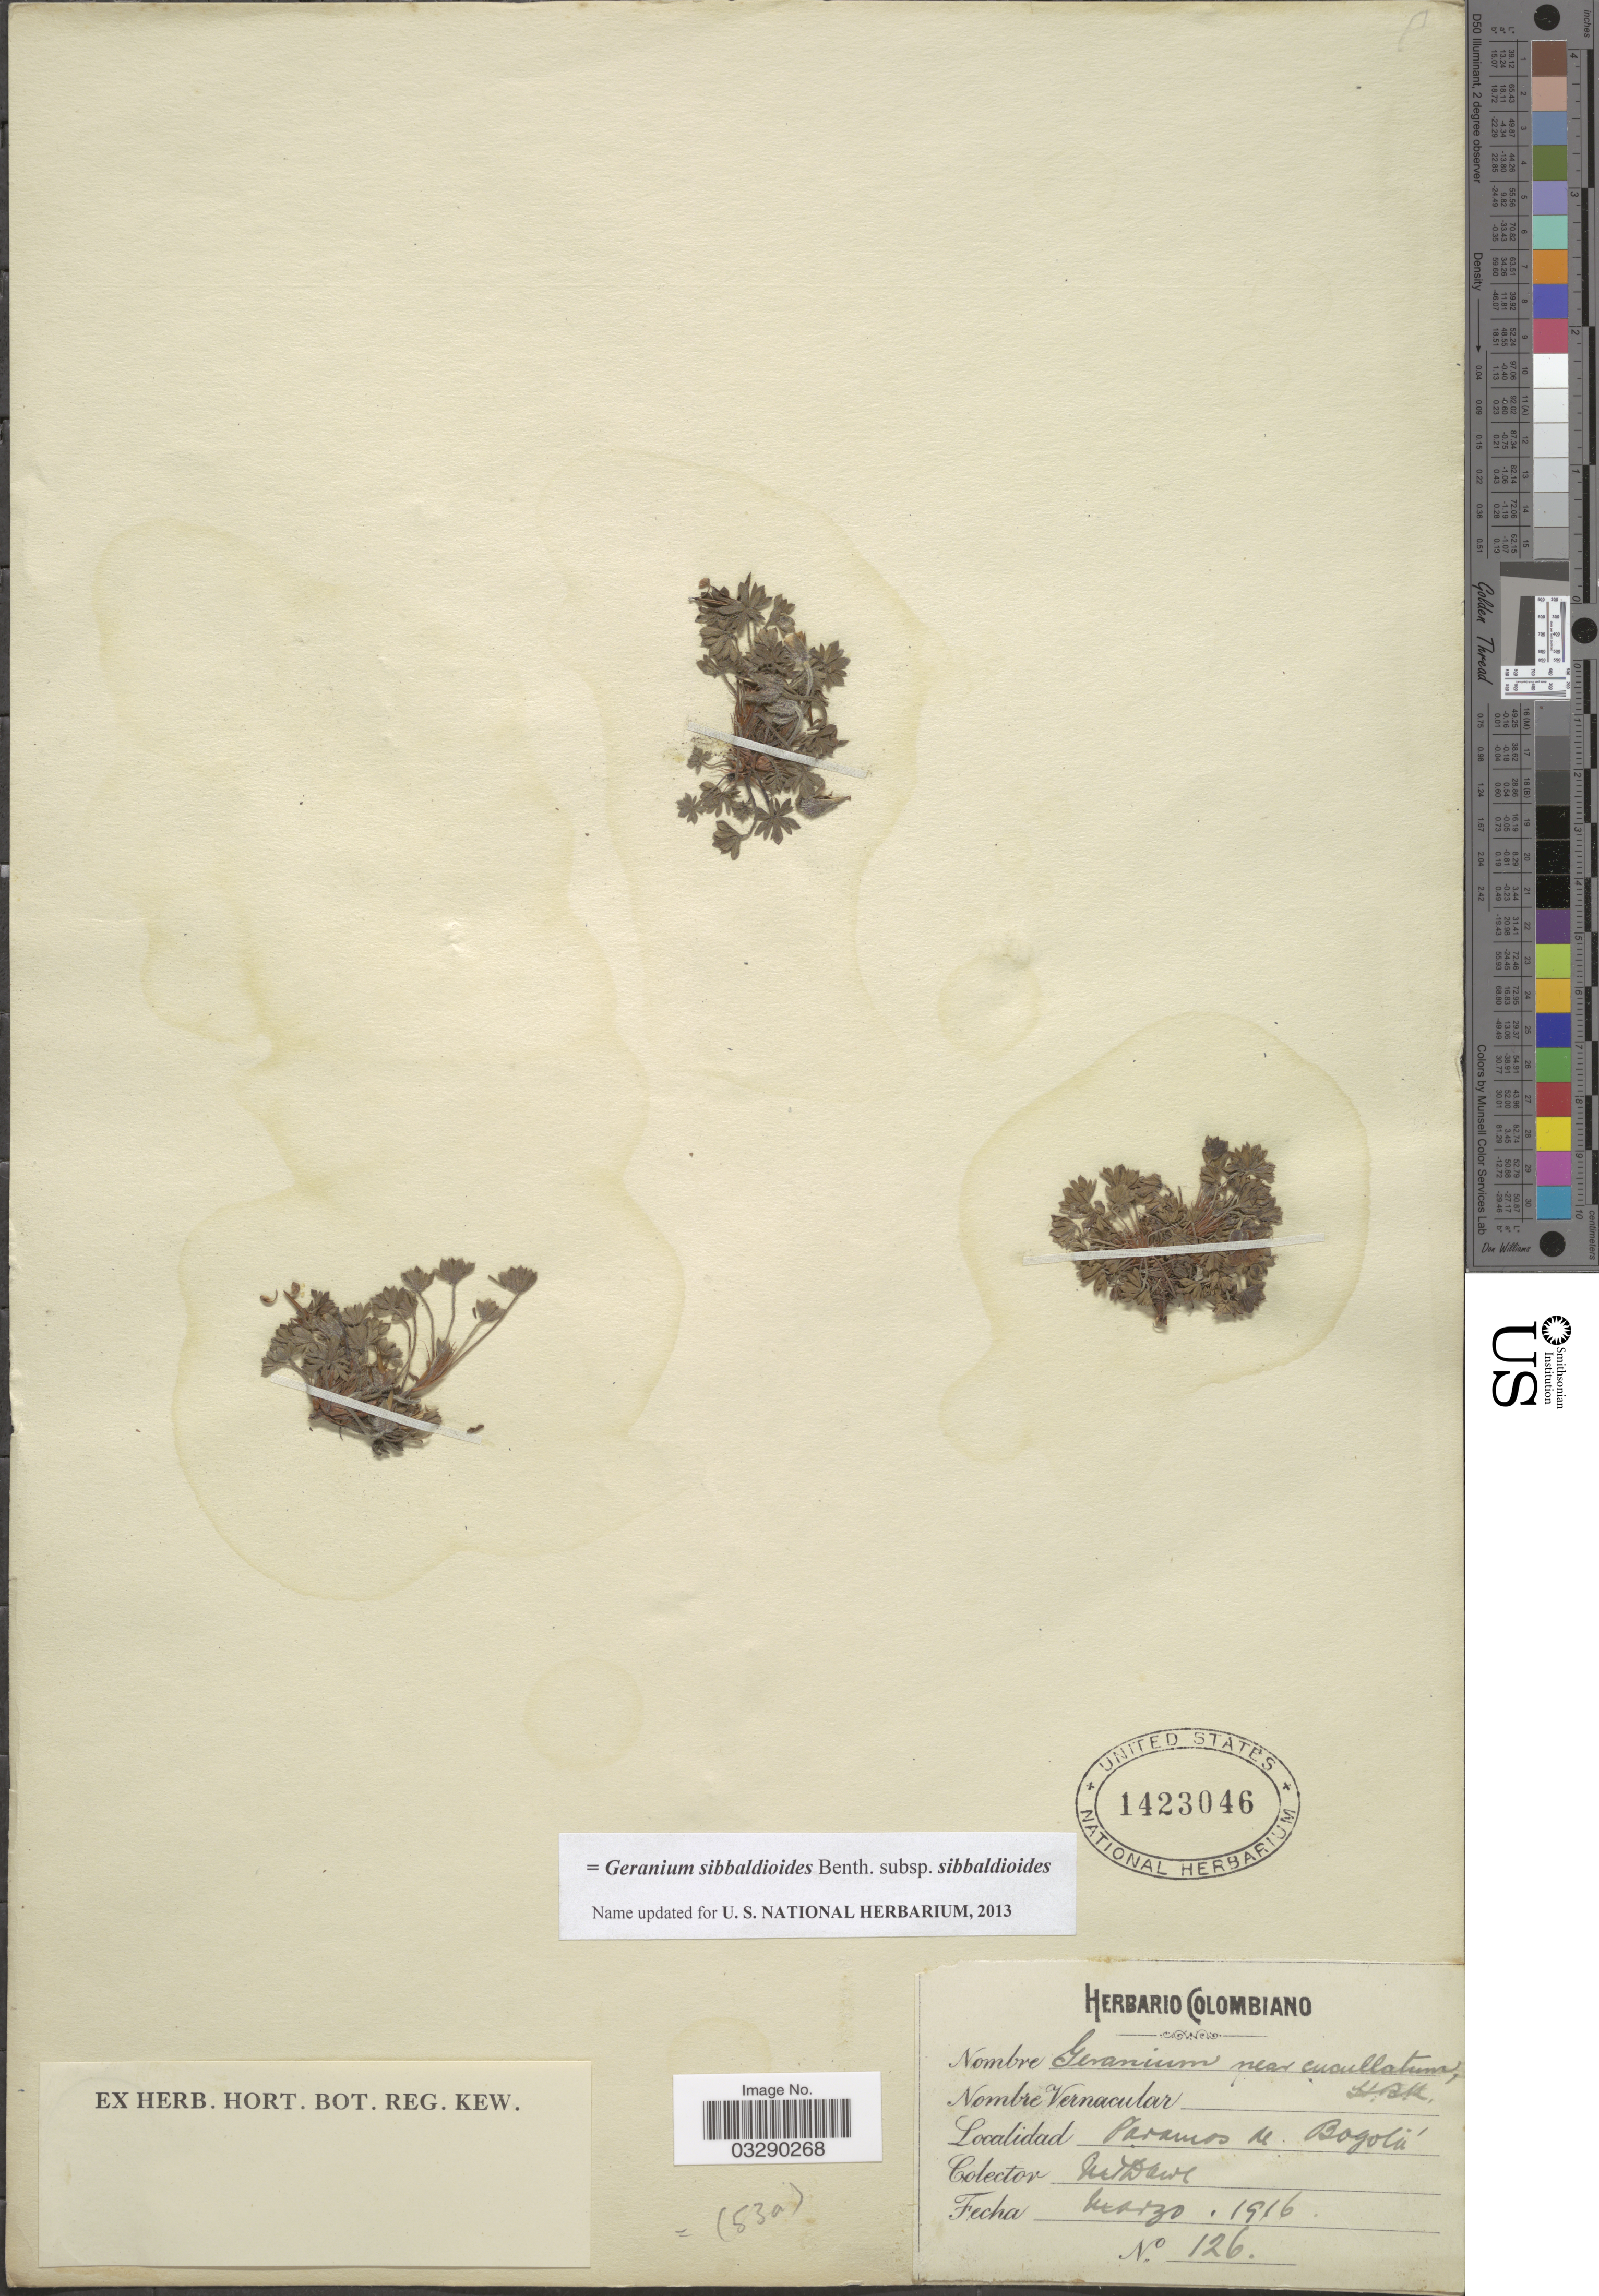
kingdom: Plantae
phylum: Tracheophyta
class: Magnoliopsida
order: Geraniales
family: Geraniaceae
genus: Geranium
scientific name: Geranium sibbaldioides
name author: Benth.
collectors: M. T. Dawe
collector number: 126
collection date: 1916-03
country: Colombia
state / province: Bogota D.C.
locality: Páramos de Bogotá.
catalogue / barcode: US 1423046